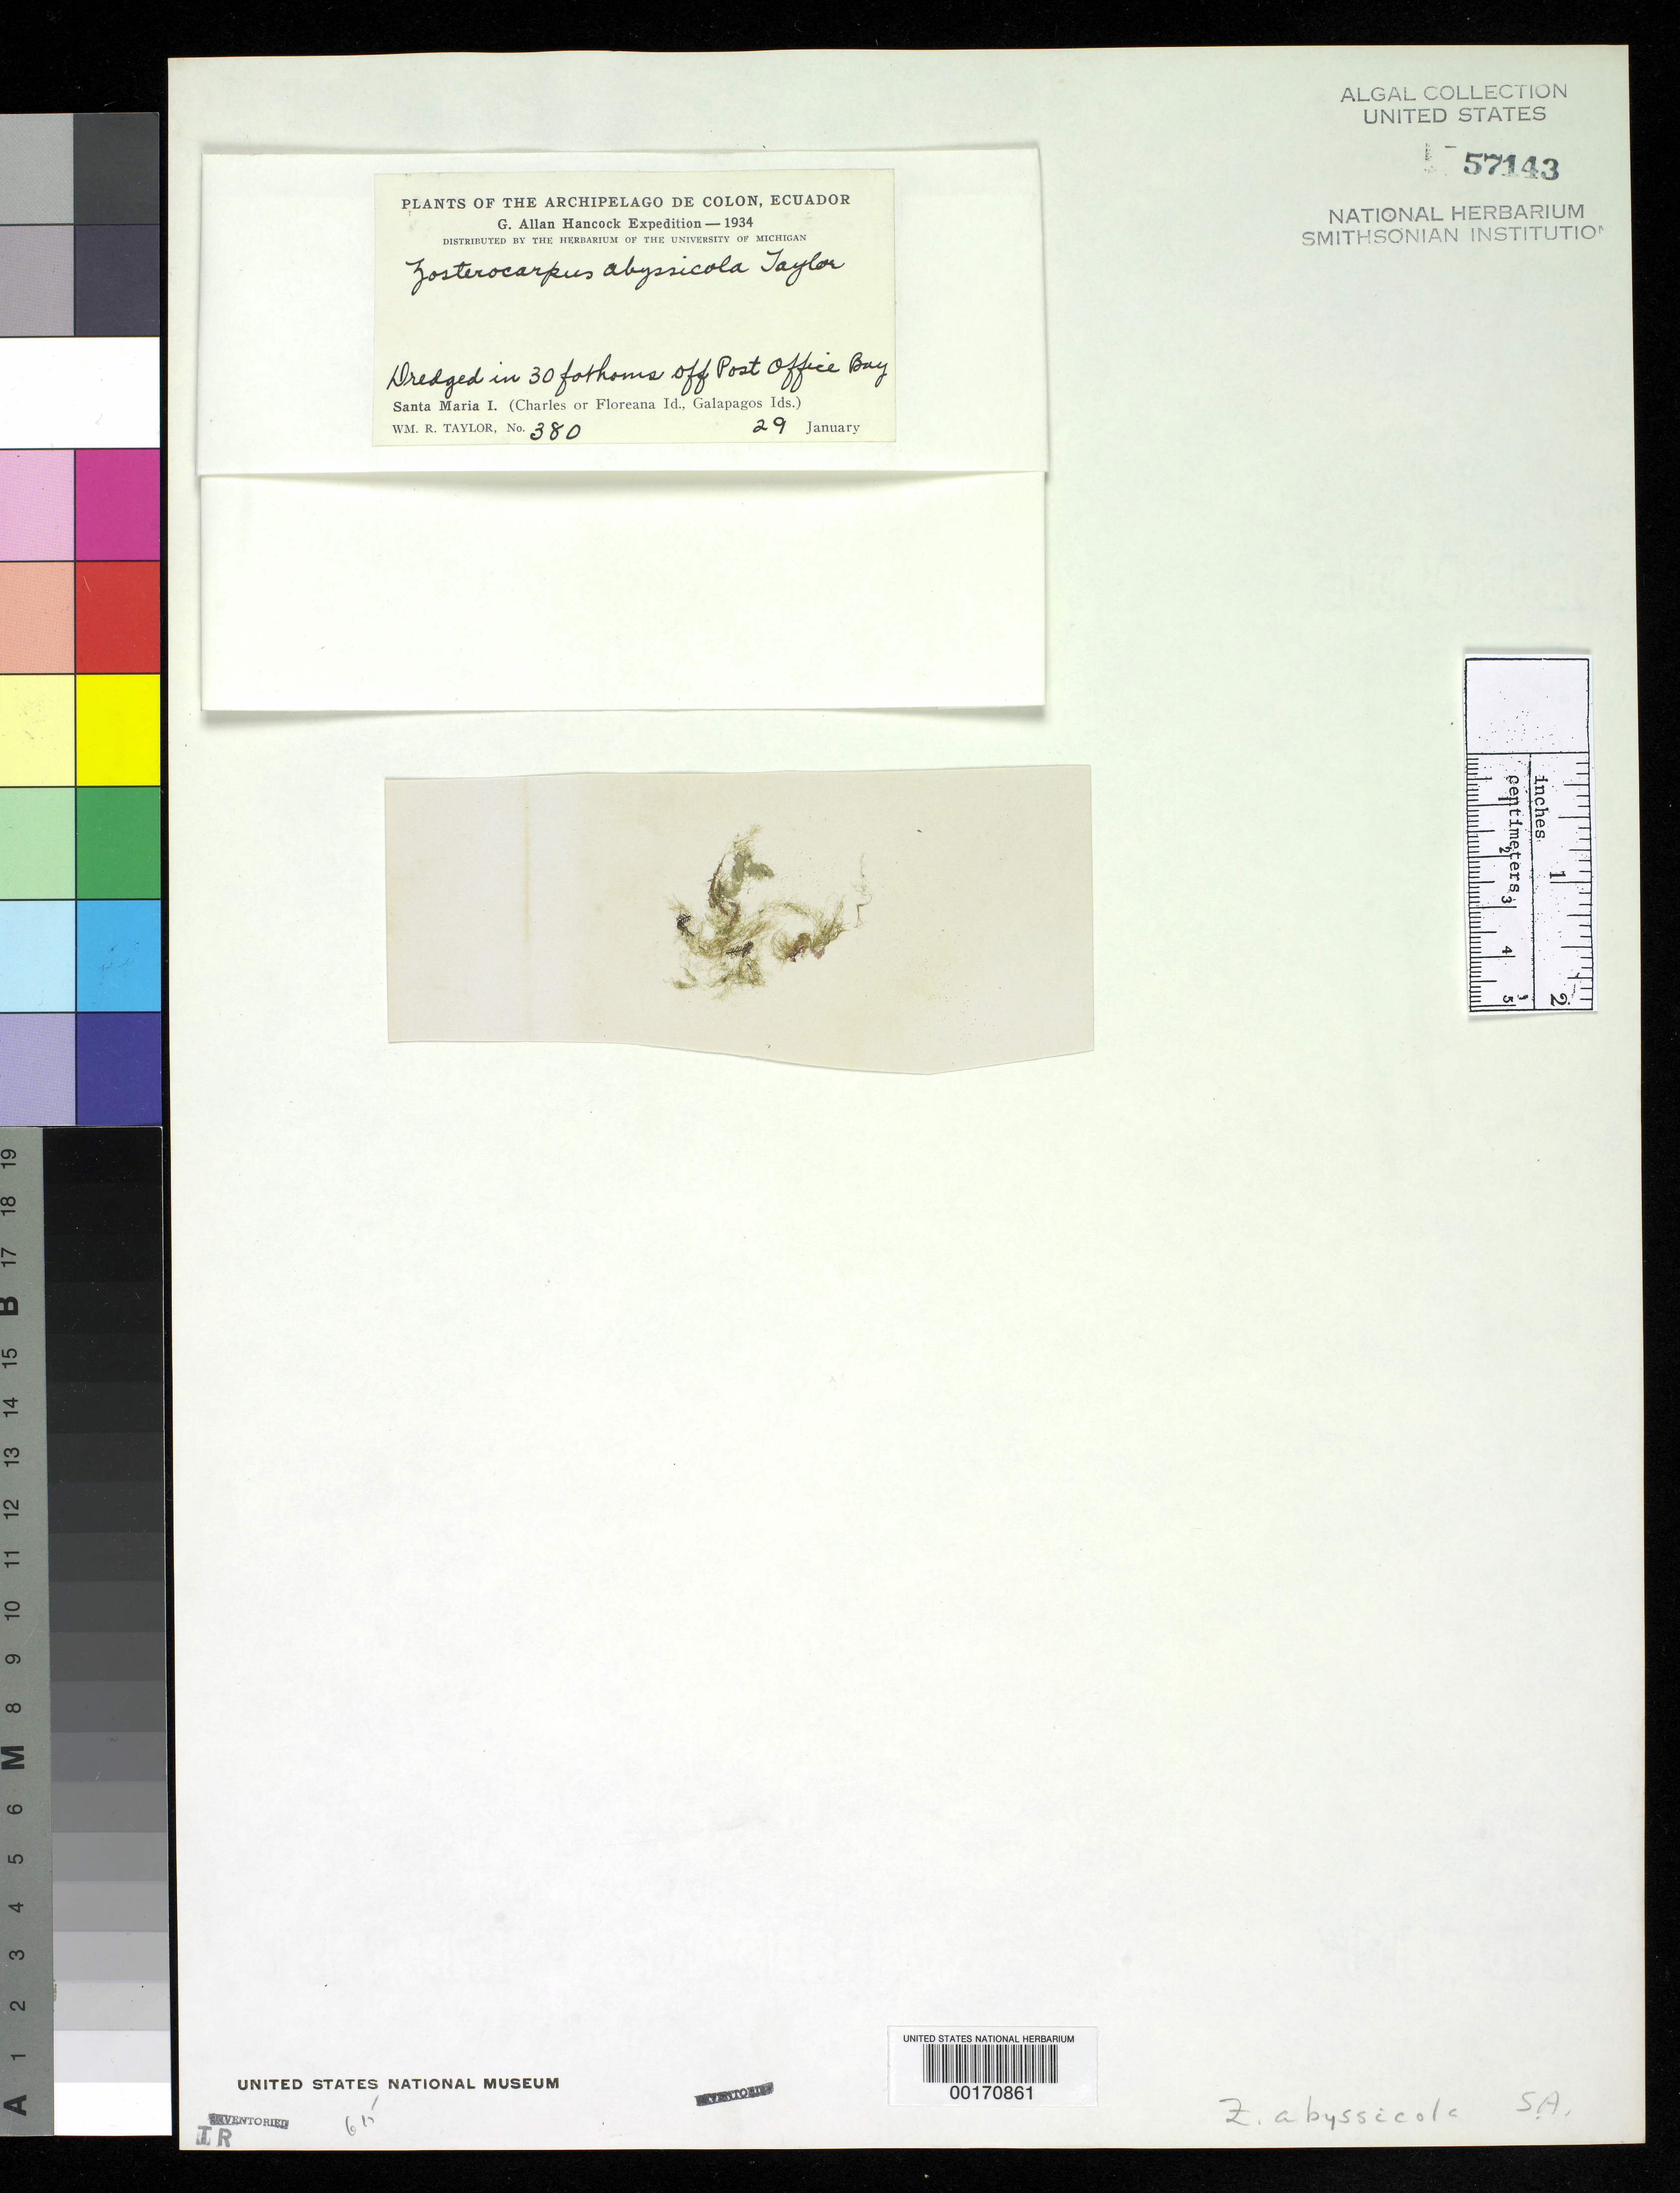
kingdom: Chromista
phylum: Ochrophyta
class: Phaeophyceae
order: Ectocarpales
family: Chordariaceae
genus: Zosterocarpus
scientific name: Zosterocarpus abyssicola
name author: W.R. Taylor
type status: Isotype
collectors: W. R. Taylor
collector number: WRT 34-380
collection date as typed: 29 Jan 1934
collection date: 1934-01-29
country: Ecuador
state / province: Colón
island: Floreana [Charles, Santa Maria]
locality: Off Post Office Bay.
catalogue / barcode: US 57143